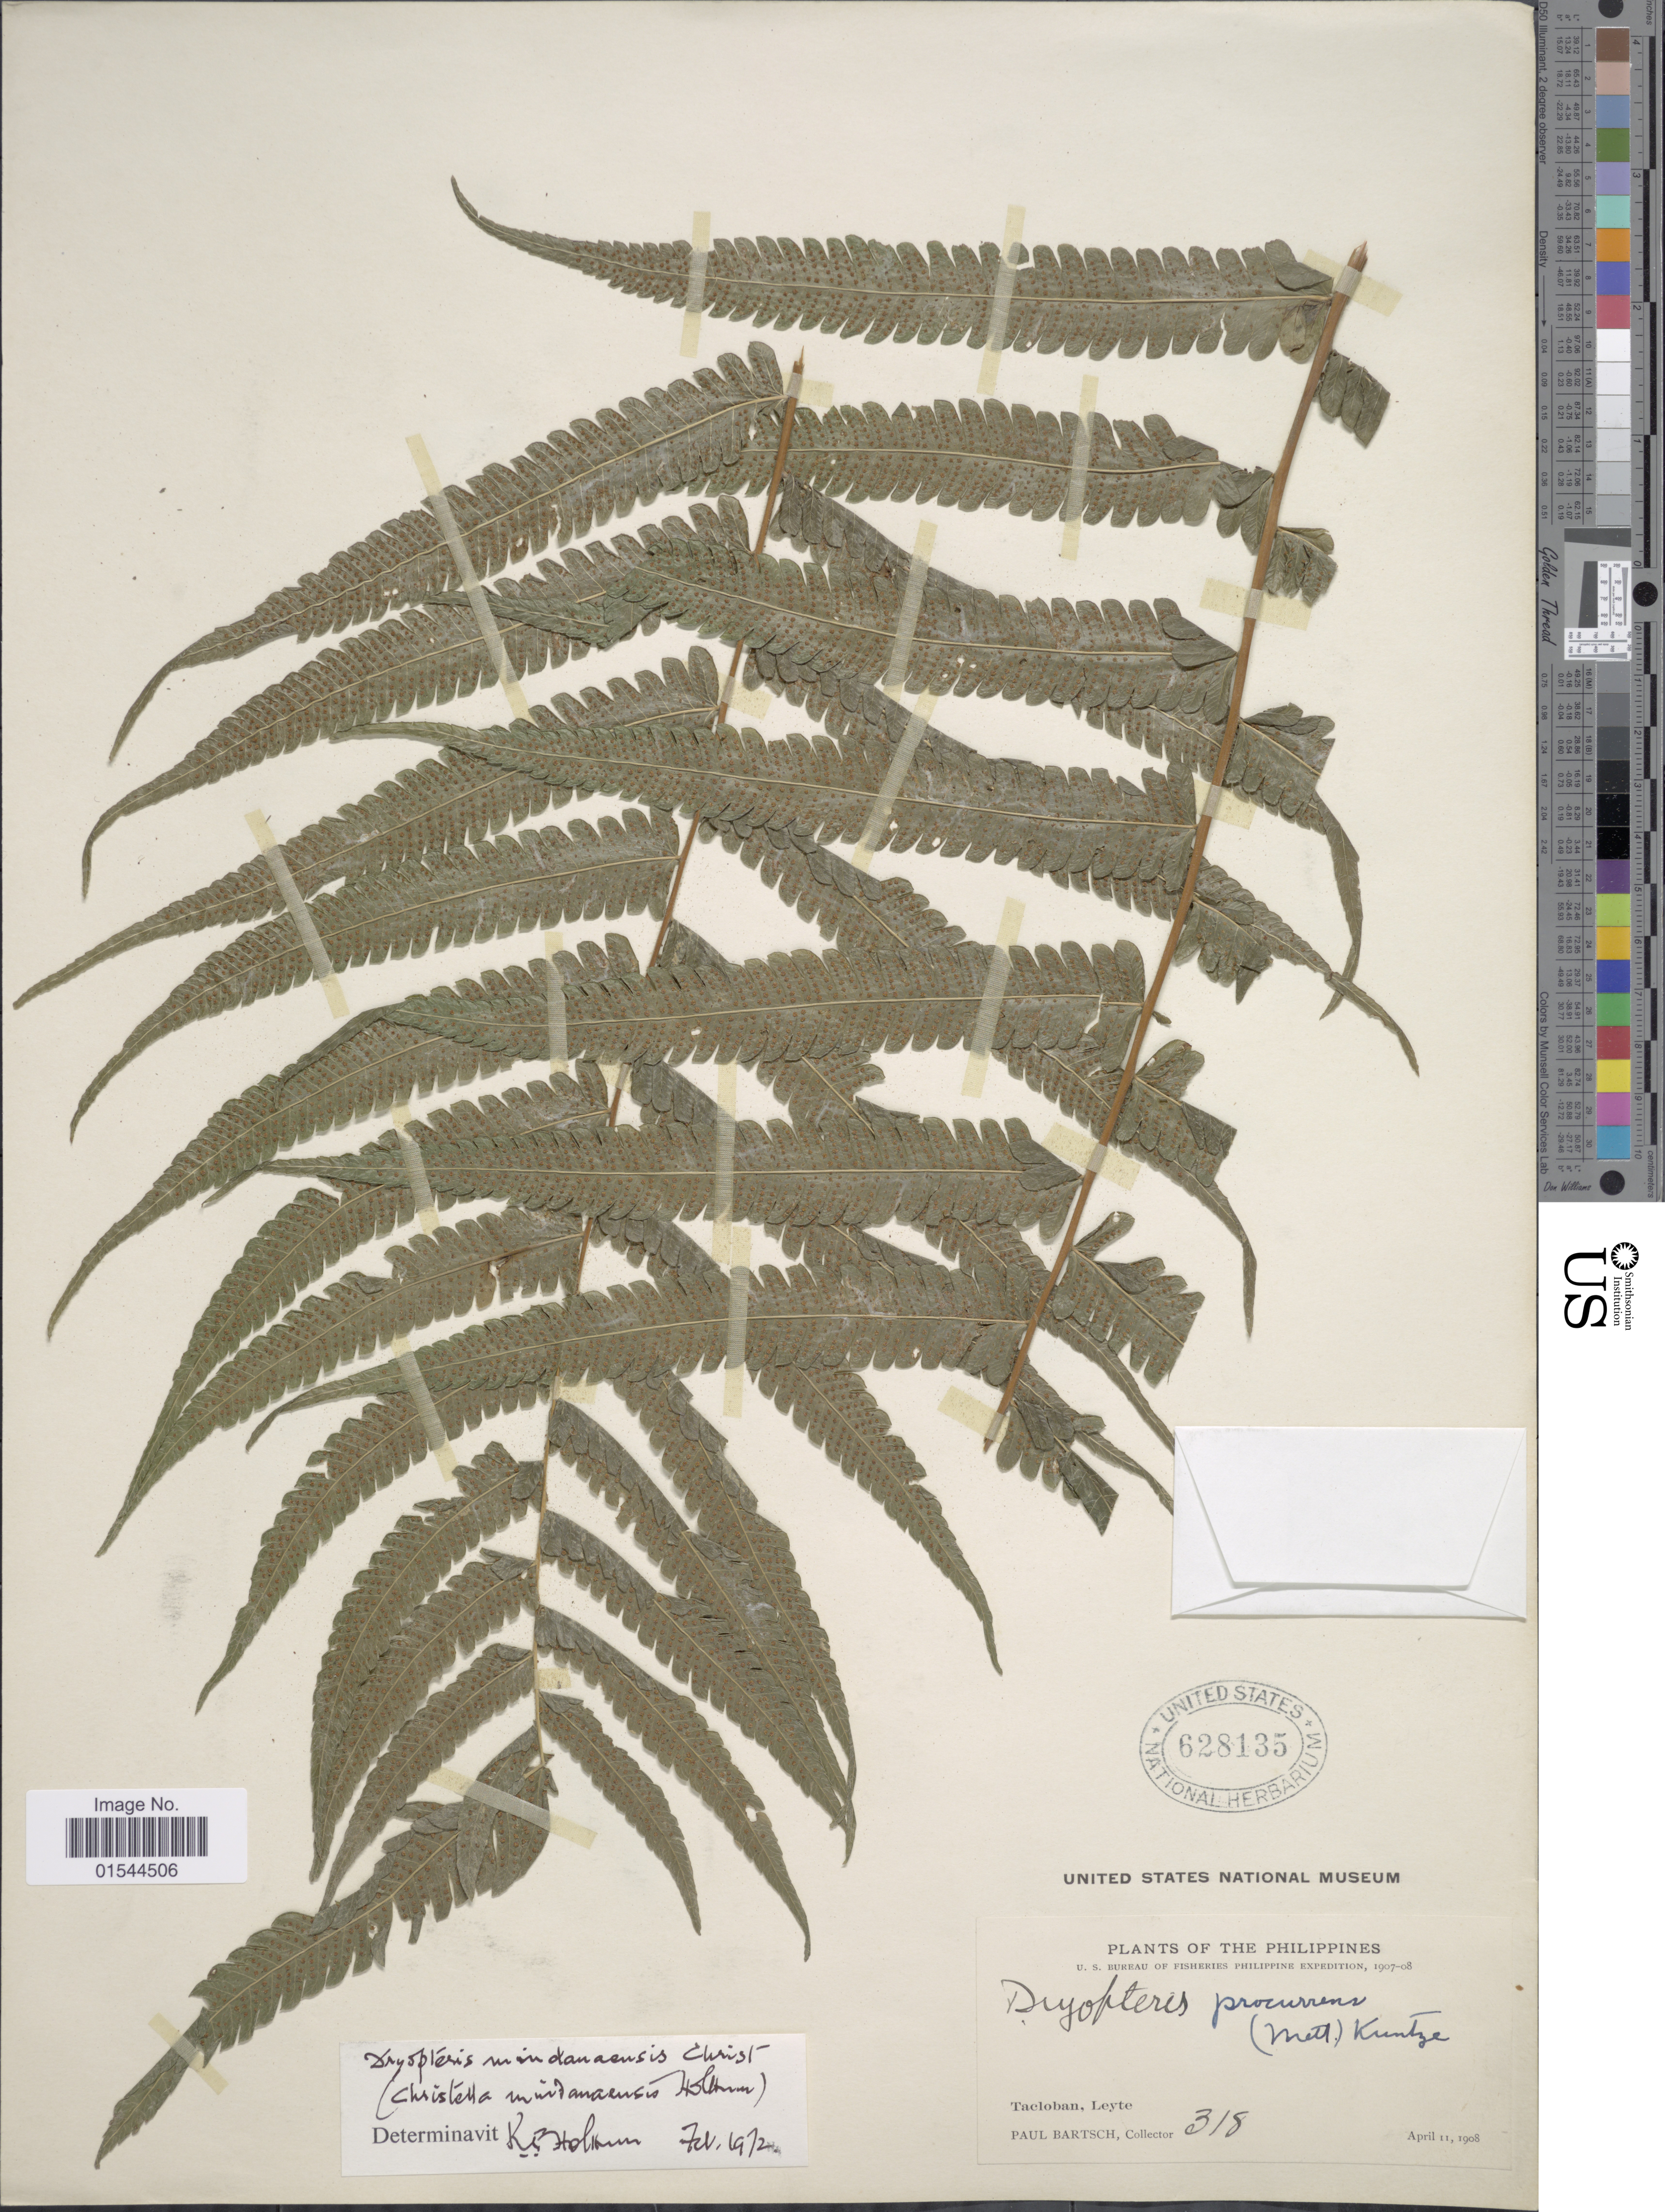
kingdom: Plantae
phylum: Tracheophyta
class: Polypodiopsida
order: Polypodiales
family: Thelypteridaceae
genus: Pneumatopteris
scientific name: Pneumatopteris nitidula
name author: (C. Presl) Holttum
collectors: P. Bartsch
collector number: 318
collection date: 1908-04-11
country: Philippines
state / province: Eastern Visayas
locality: Tacloban, Leyte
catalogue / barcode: US 628135